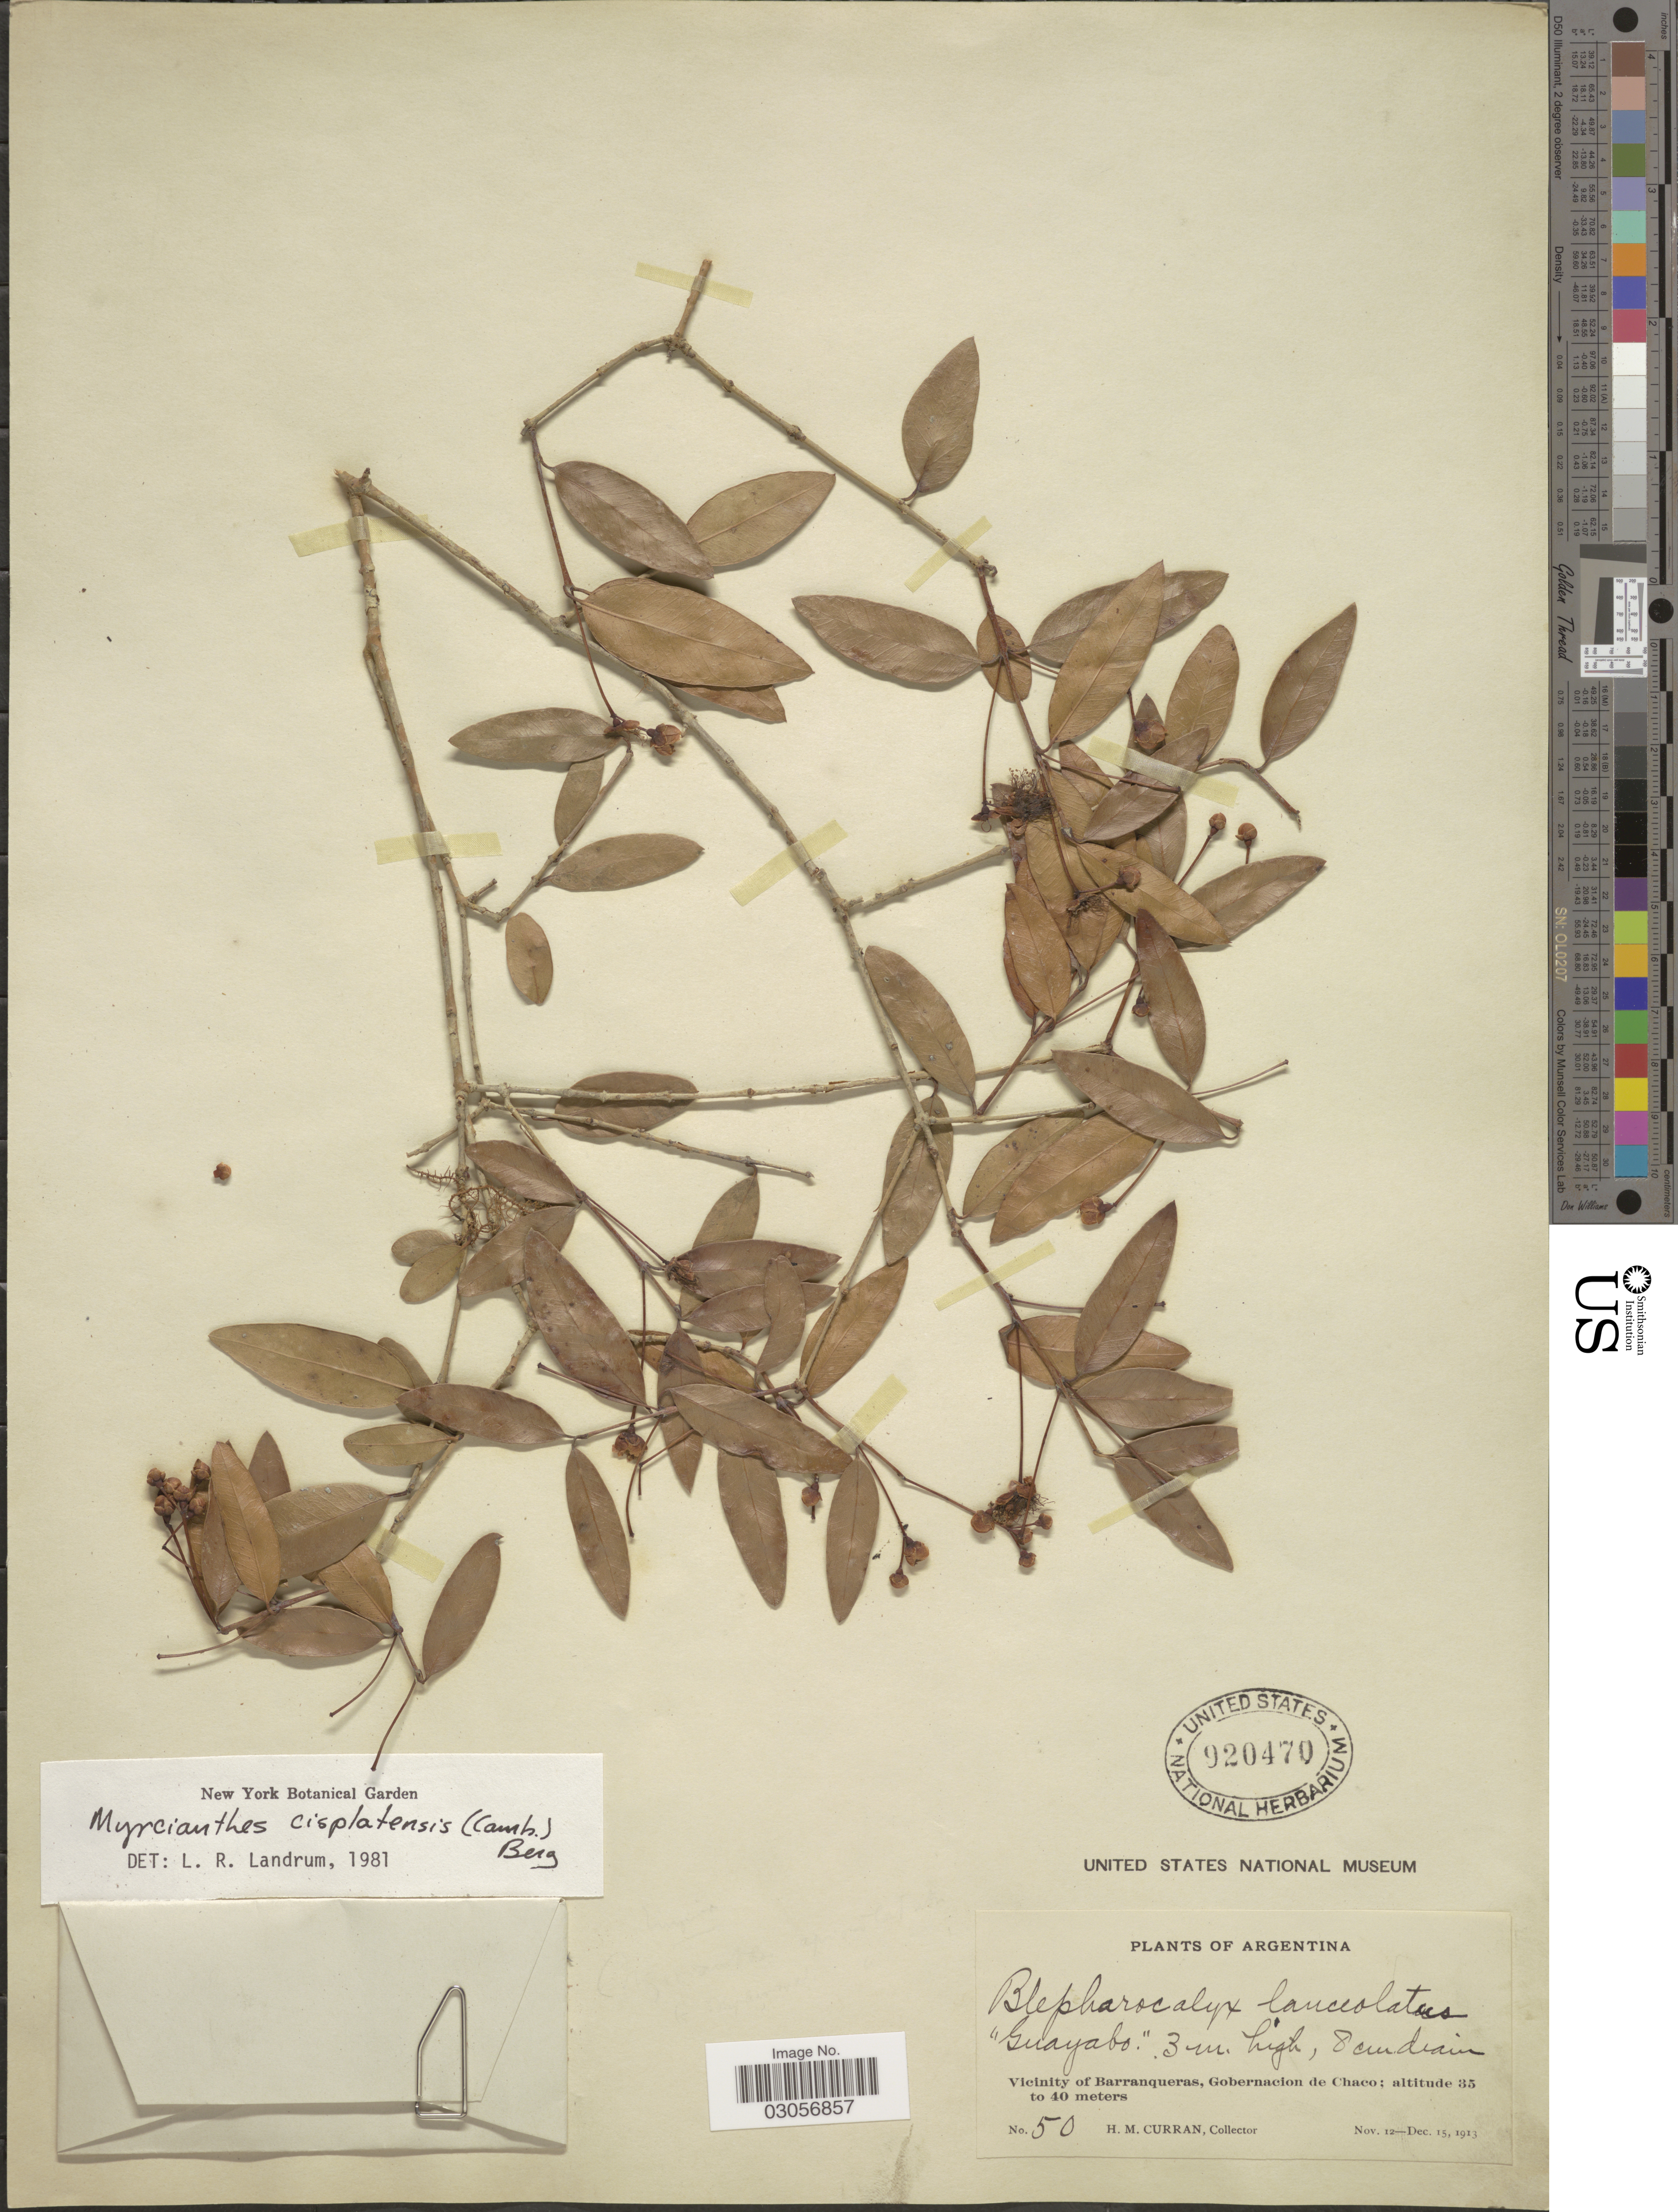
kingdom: Plantae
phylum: Tracheophyta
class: Magnoliopsida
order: Myrtales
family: Myrtaceae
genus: Myrcianthes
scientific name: Myrcianthes cisplatensis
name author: (Cambess.) O. Berg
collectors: H. M. Curran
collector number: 50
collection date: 1913-11-12/1913-12-15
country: Argentina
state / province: Chaco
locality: Vicinity of Barranqueras, Gobernacion de Chaco.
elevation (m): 35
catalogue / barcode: US 920470